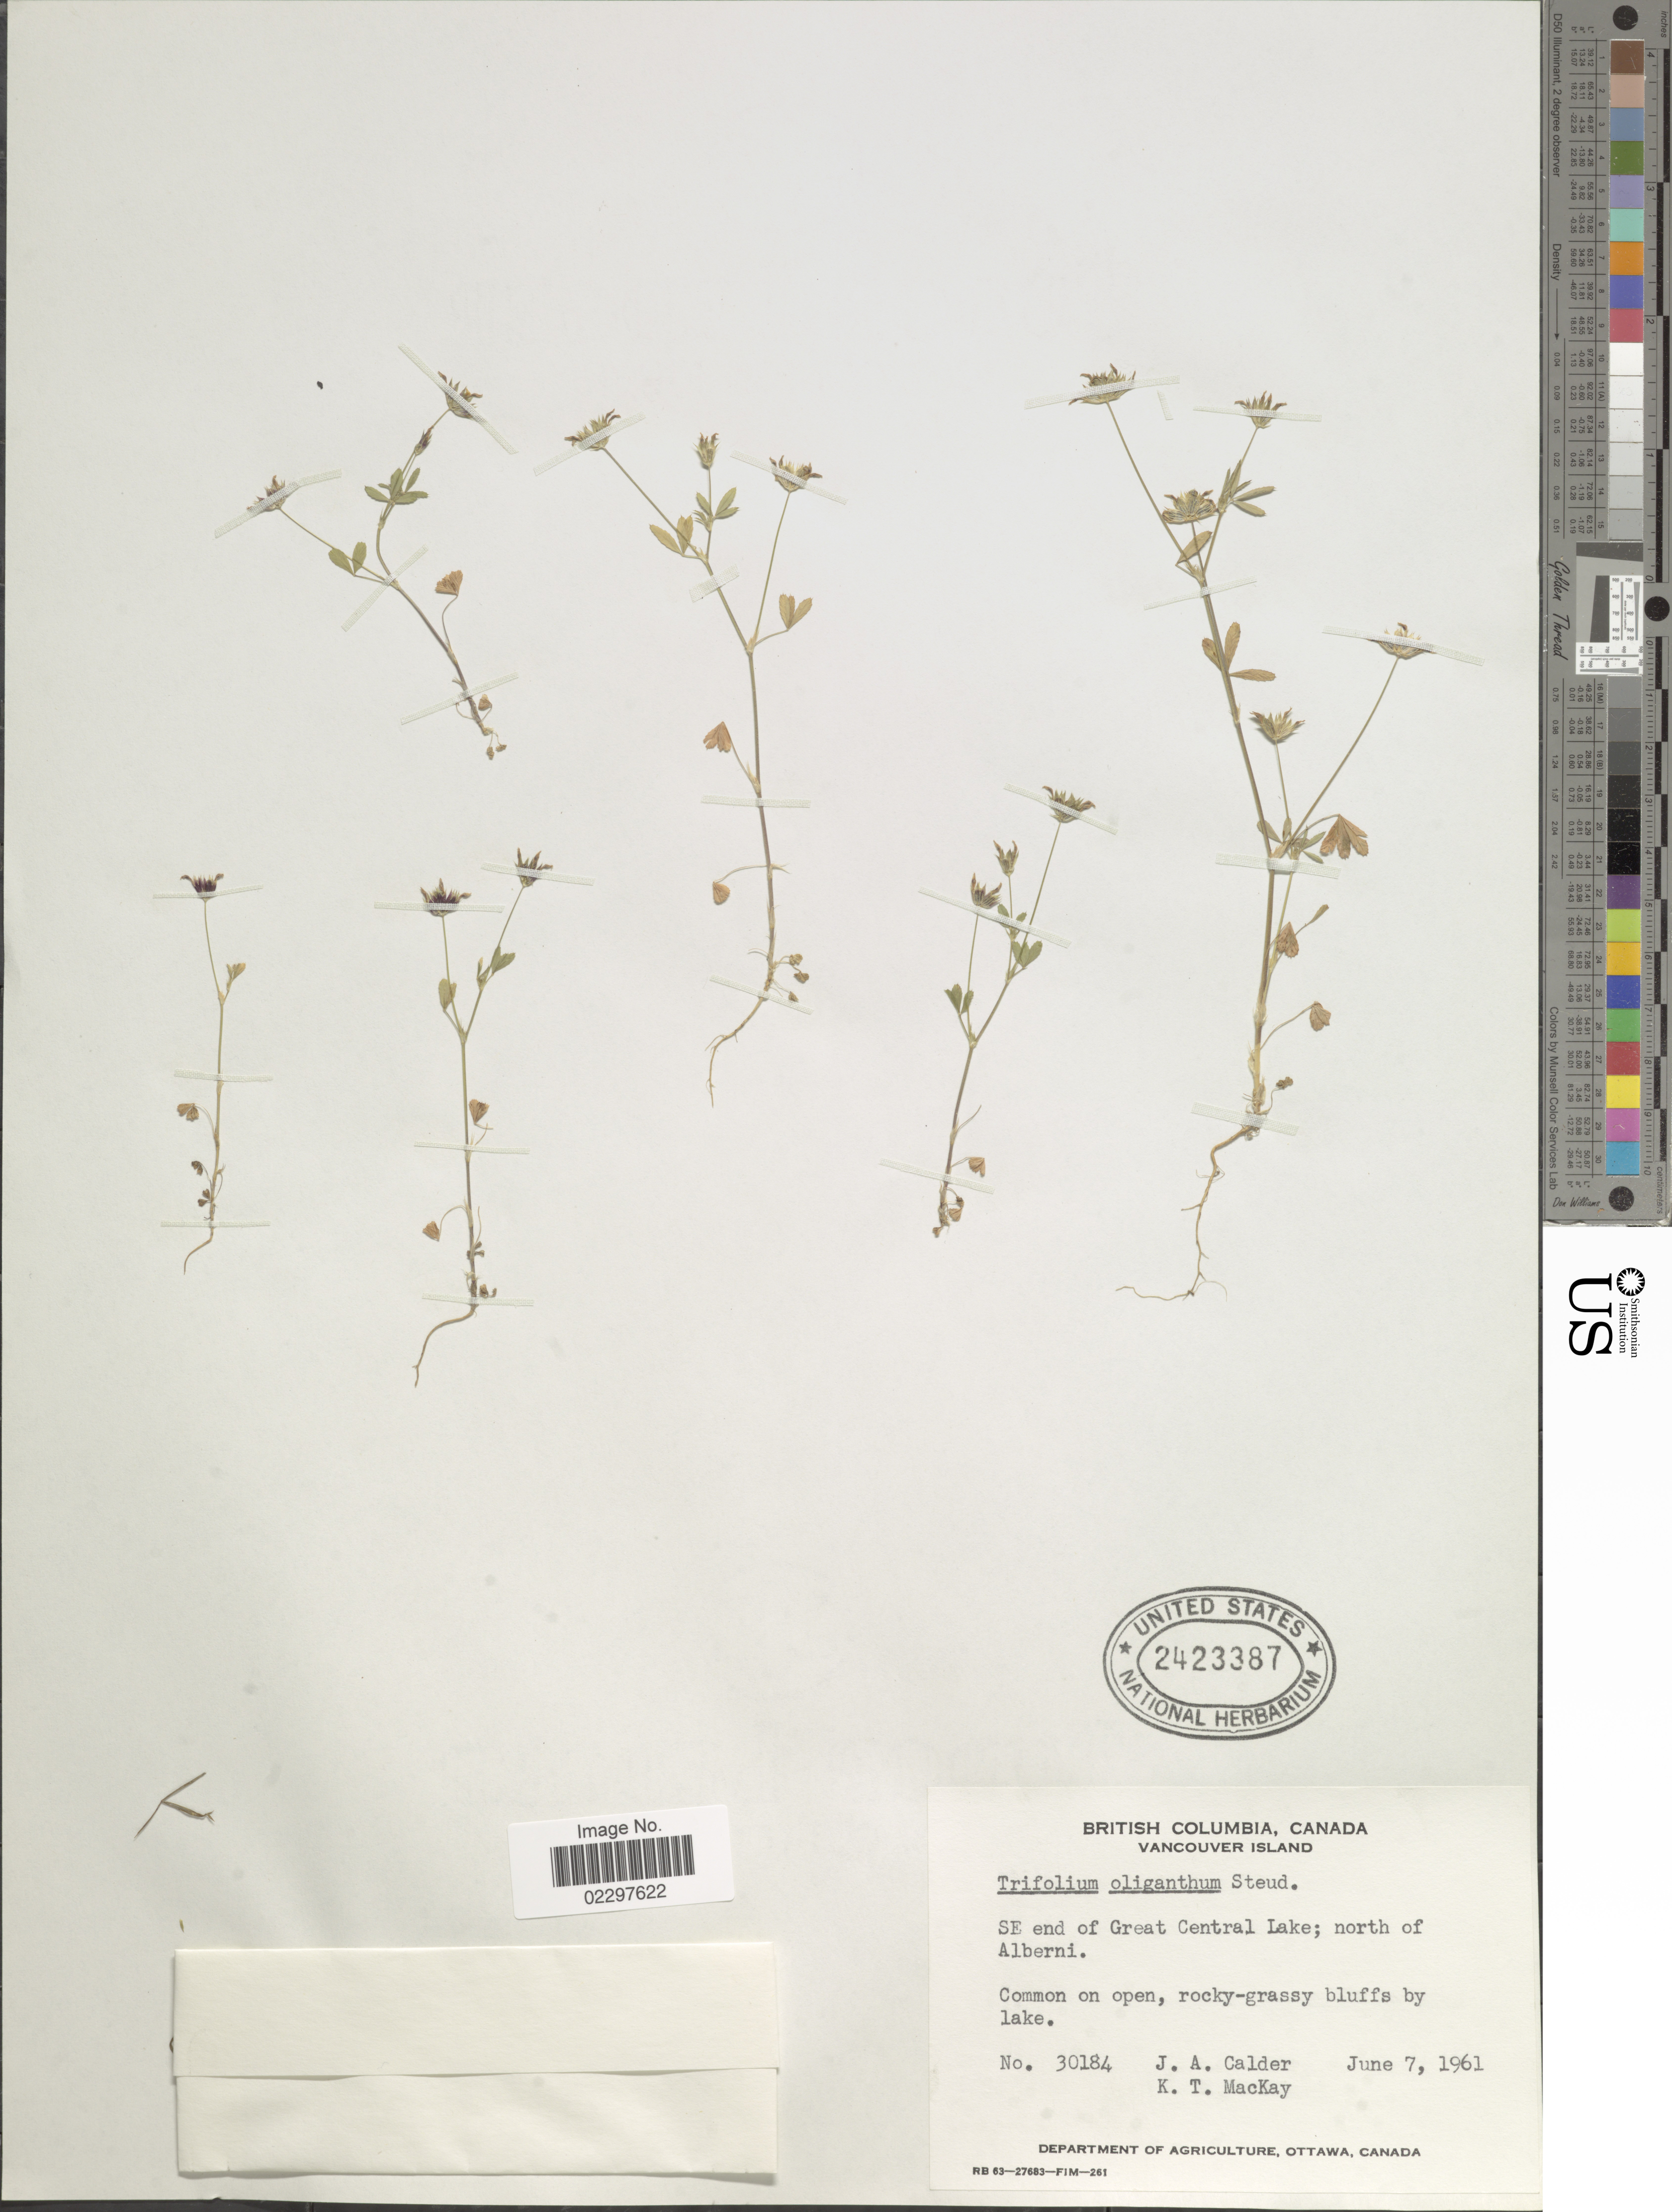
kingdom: Plantae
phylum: Tracheophyta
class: Magnoliopsida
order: Fabales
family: Fabaceae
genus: Trifolium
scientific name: Trifolium oliganthum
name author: Steud.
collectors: J. A. Calder & K. T. Mackay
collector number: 30184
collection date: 1961-06-07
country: Canada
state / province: British Columbia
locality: Vancouver Island. SE end of Great Central Lake; north of Alberni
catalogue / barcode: US 2423387